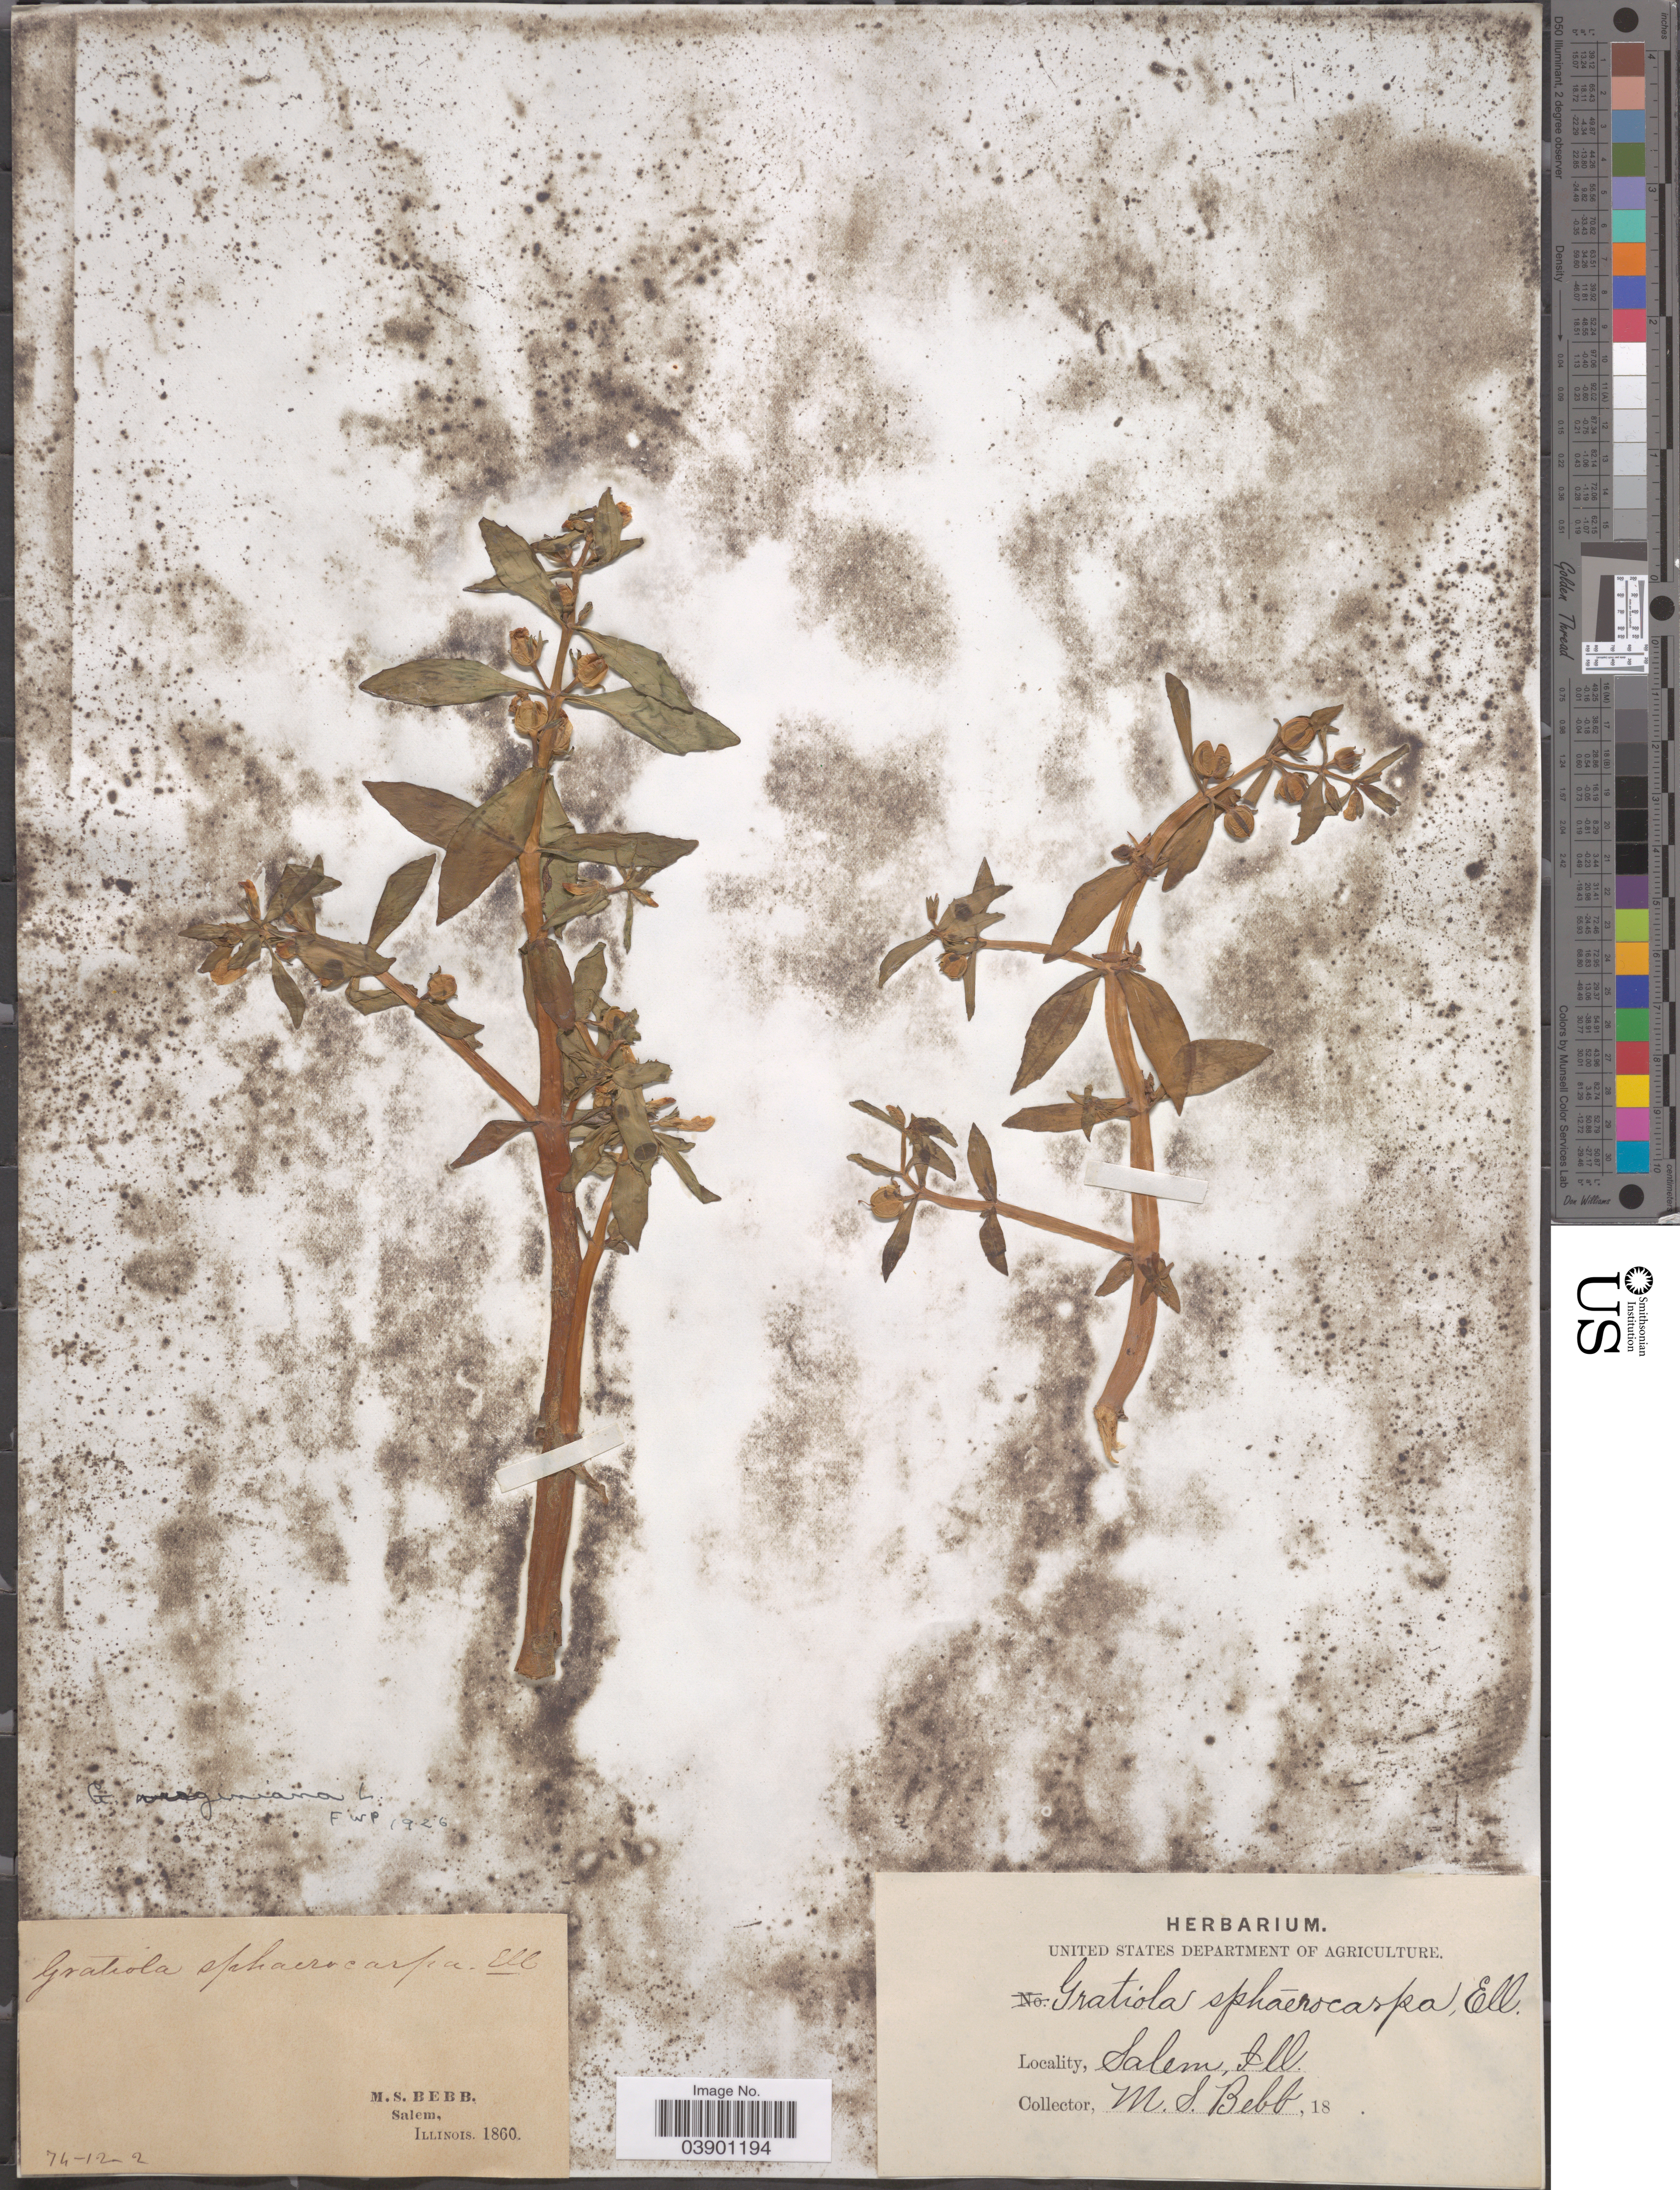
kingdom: Plantae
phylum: Tracheophyta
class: Magnoliopsida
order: Lamiales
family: Plantaginaceae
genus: Gratiola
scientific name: Gratiola virginiana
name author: L.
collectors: M. Bebb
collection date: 1874-12-02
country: United States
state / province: Illinois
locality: Salem.